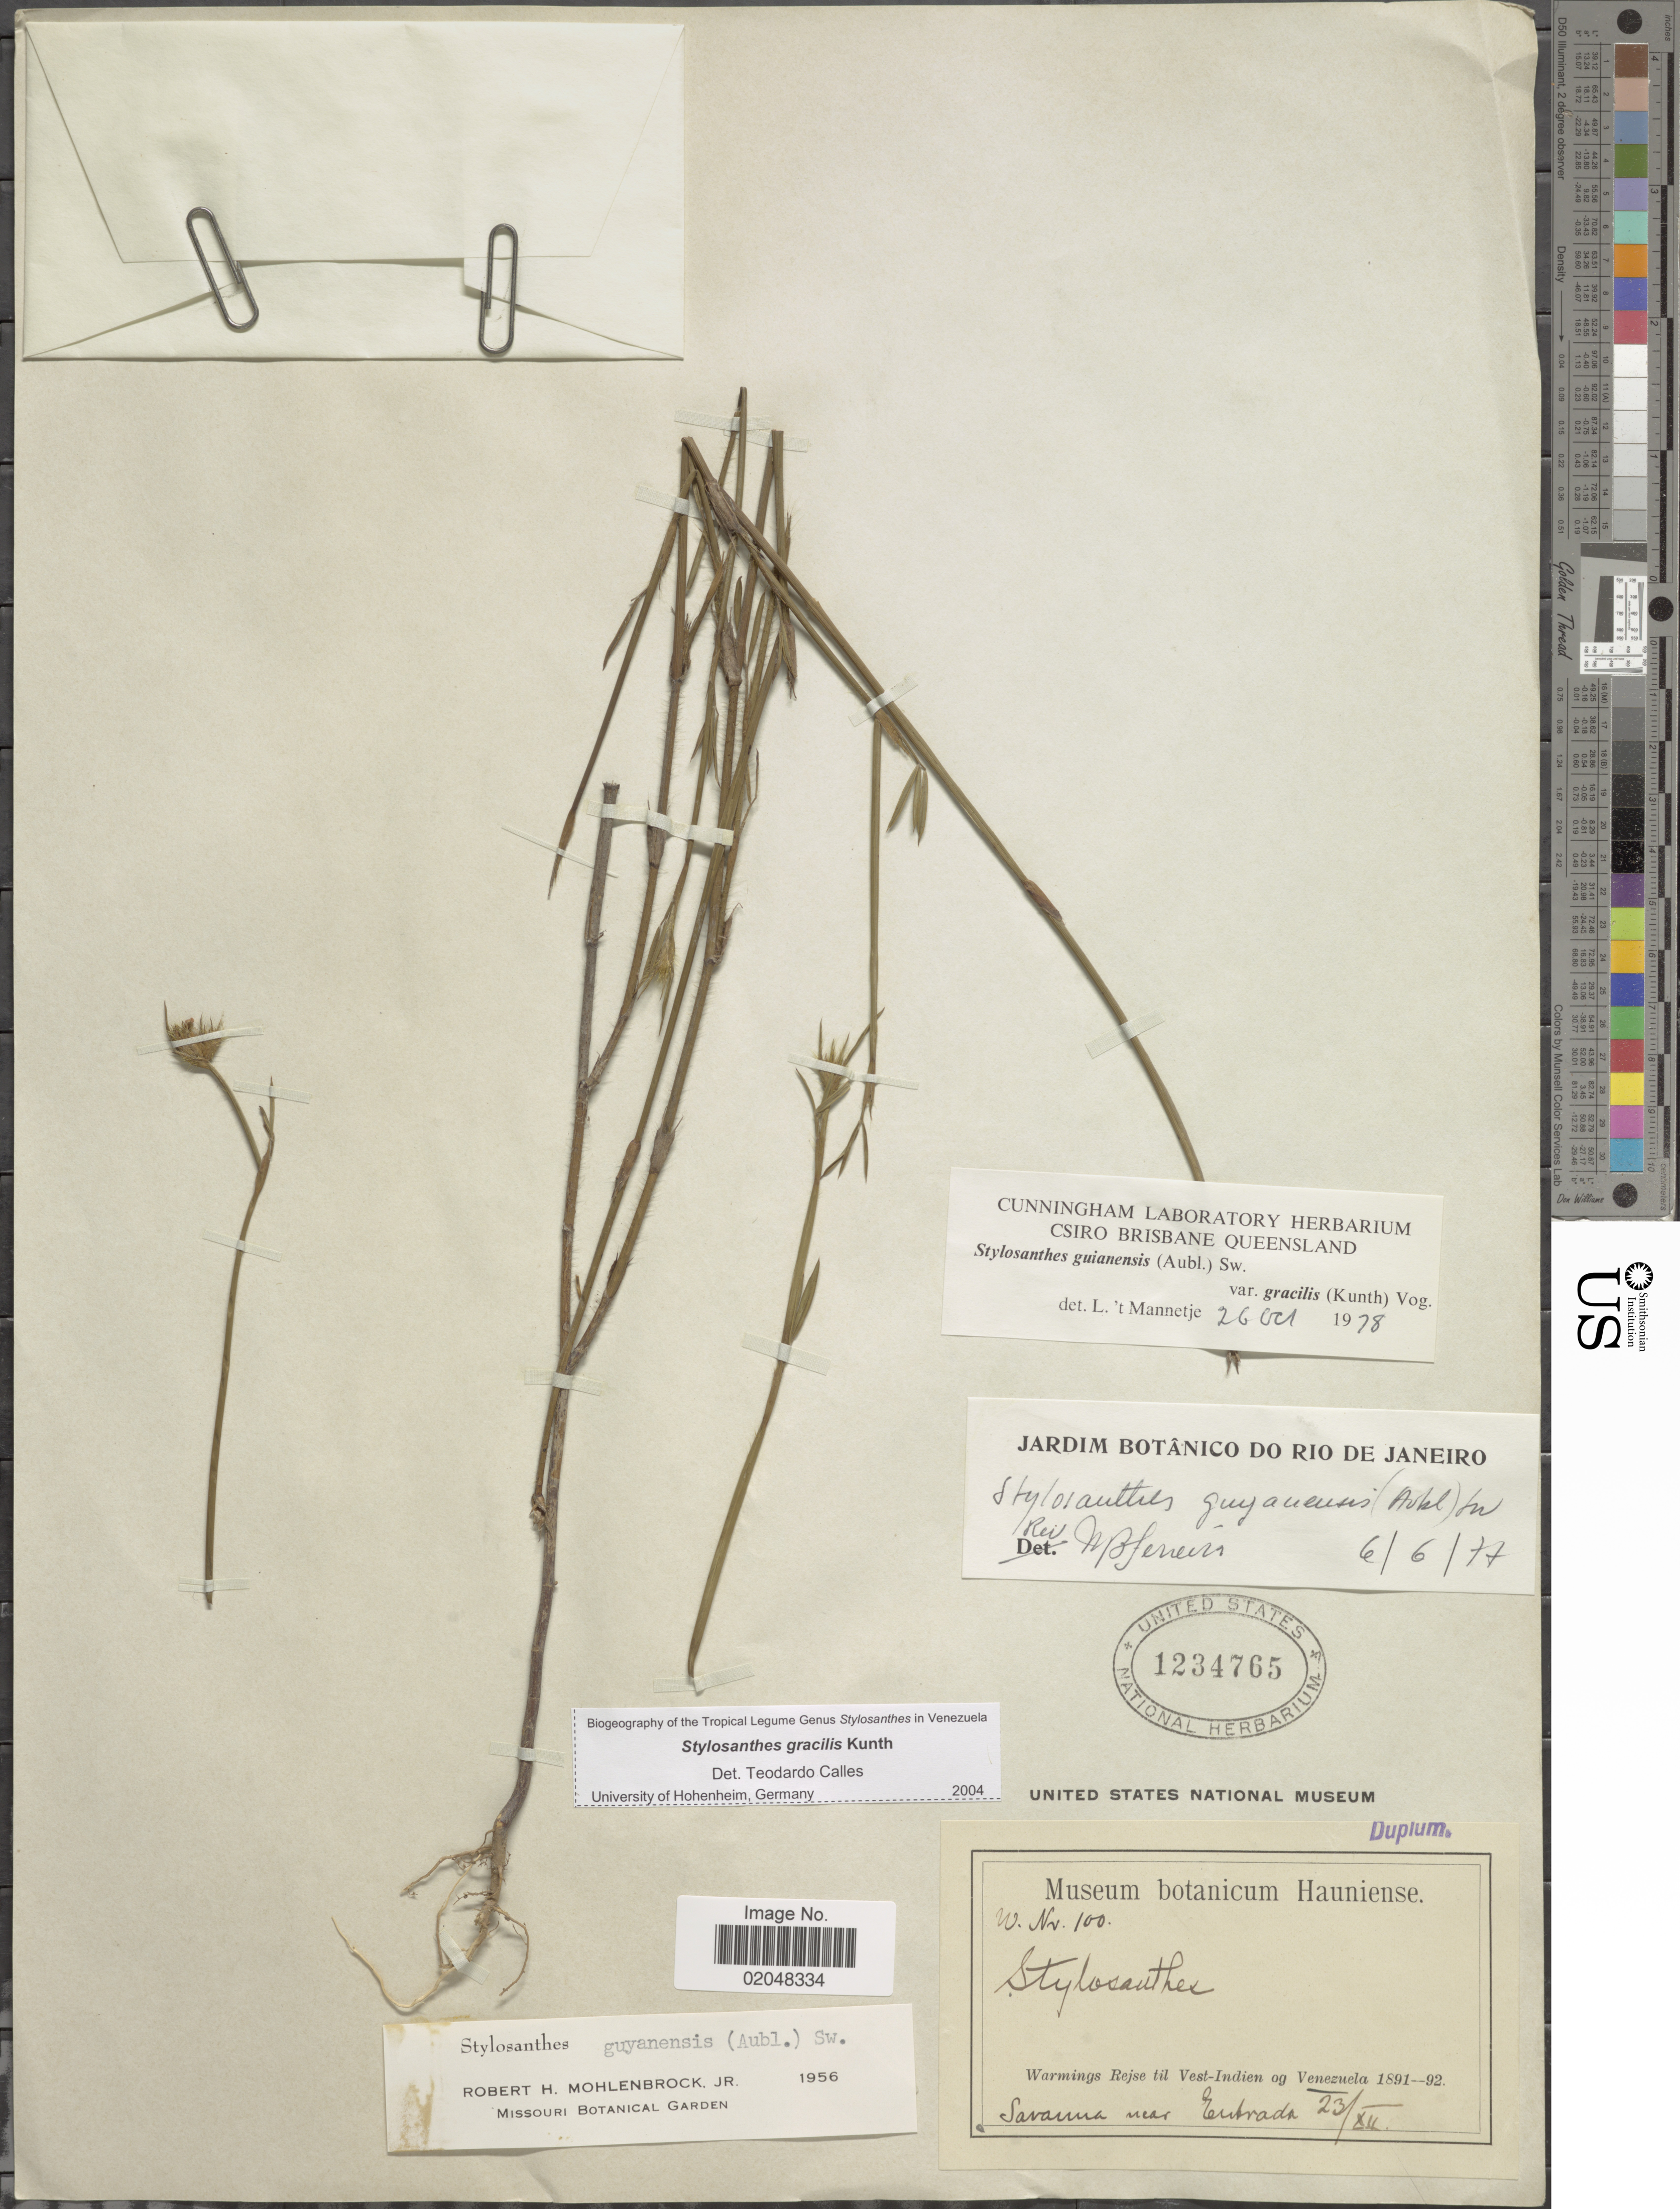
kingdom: Plantae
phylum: Tracheophyta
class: Magnoliopsida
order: Fabales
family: Fabaceae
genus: Stylosanthes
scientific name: Stylosanthes guianensis var. gracilis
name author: (Kunth) Vogel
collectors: W. Rejse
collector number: W.100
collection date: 1891-12-23/1892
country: Venezuela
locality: Vest-Indien og Venezuela, Savanna near Entrada.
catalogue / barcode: US 1234765